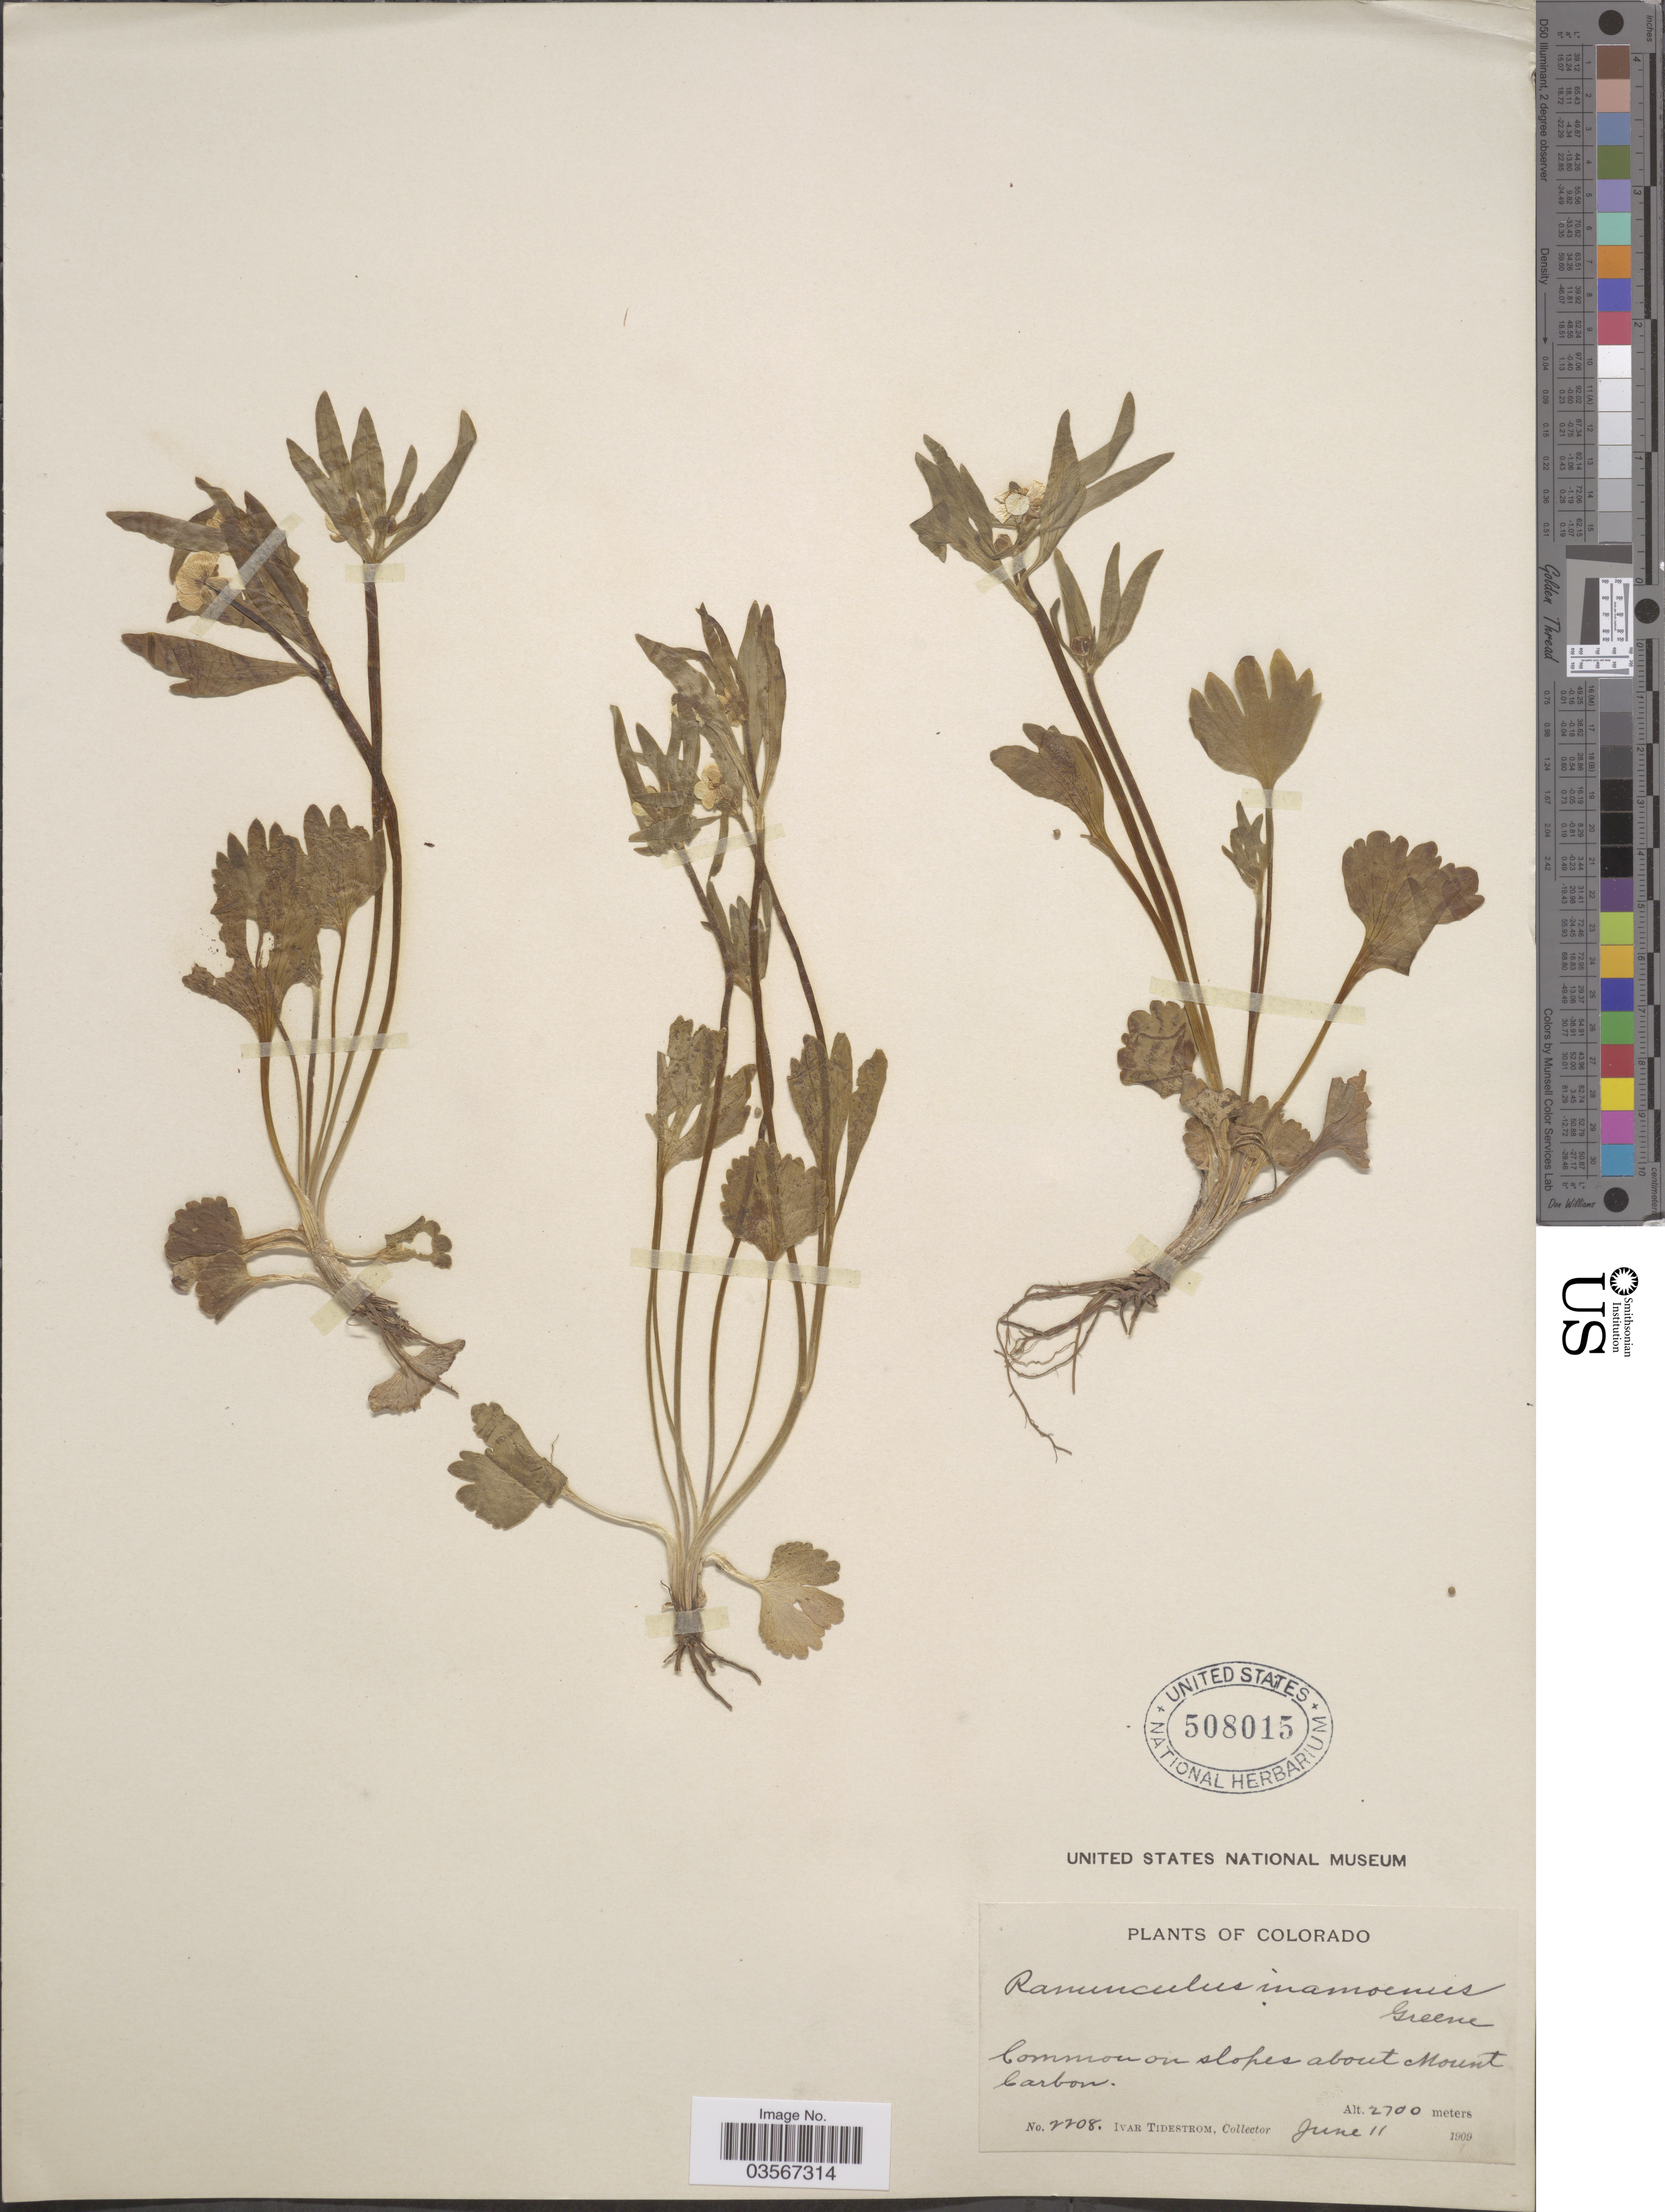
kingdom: Plantae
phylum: Tracheophyta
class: Magnoliopsida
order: Ranunculales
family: Ranunculaceae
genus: Ranunculus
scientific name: Ranunculus inamoenus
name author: Greene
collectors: I. F. Tidestrom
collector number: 2208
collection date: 1909-06-11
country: United States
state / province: Colorado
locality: Slopes about Mount Carbon.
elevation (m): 2700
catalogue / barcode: US 508015